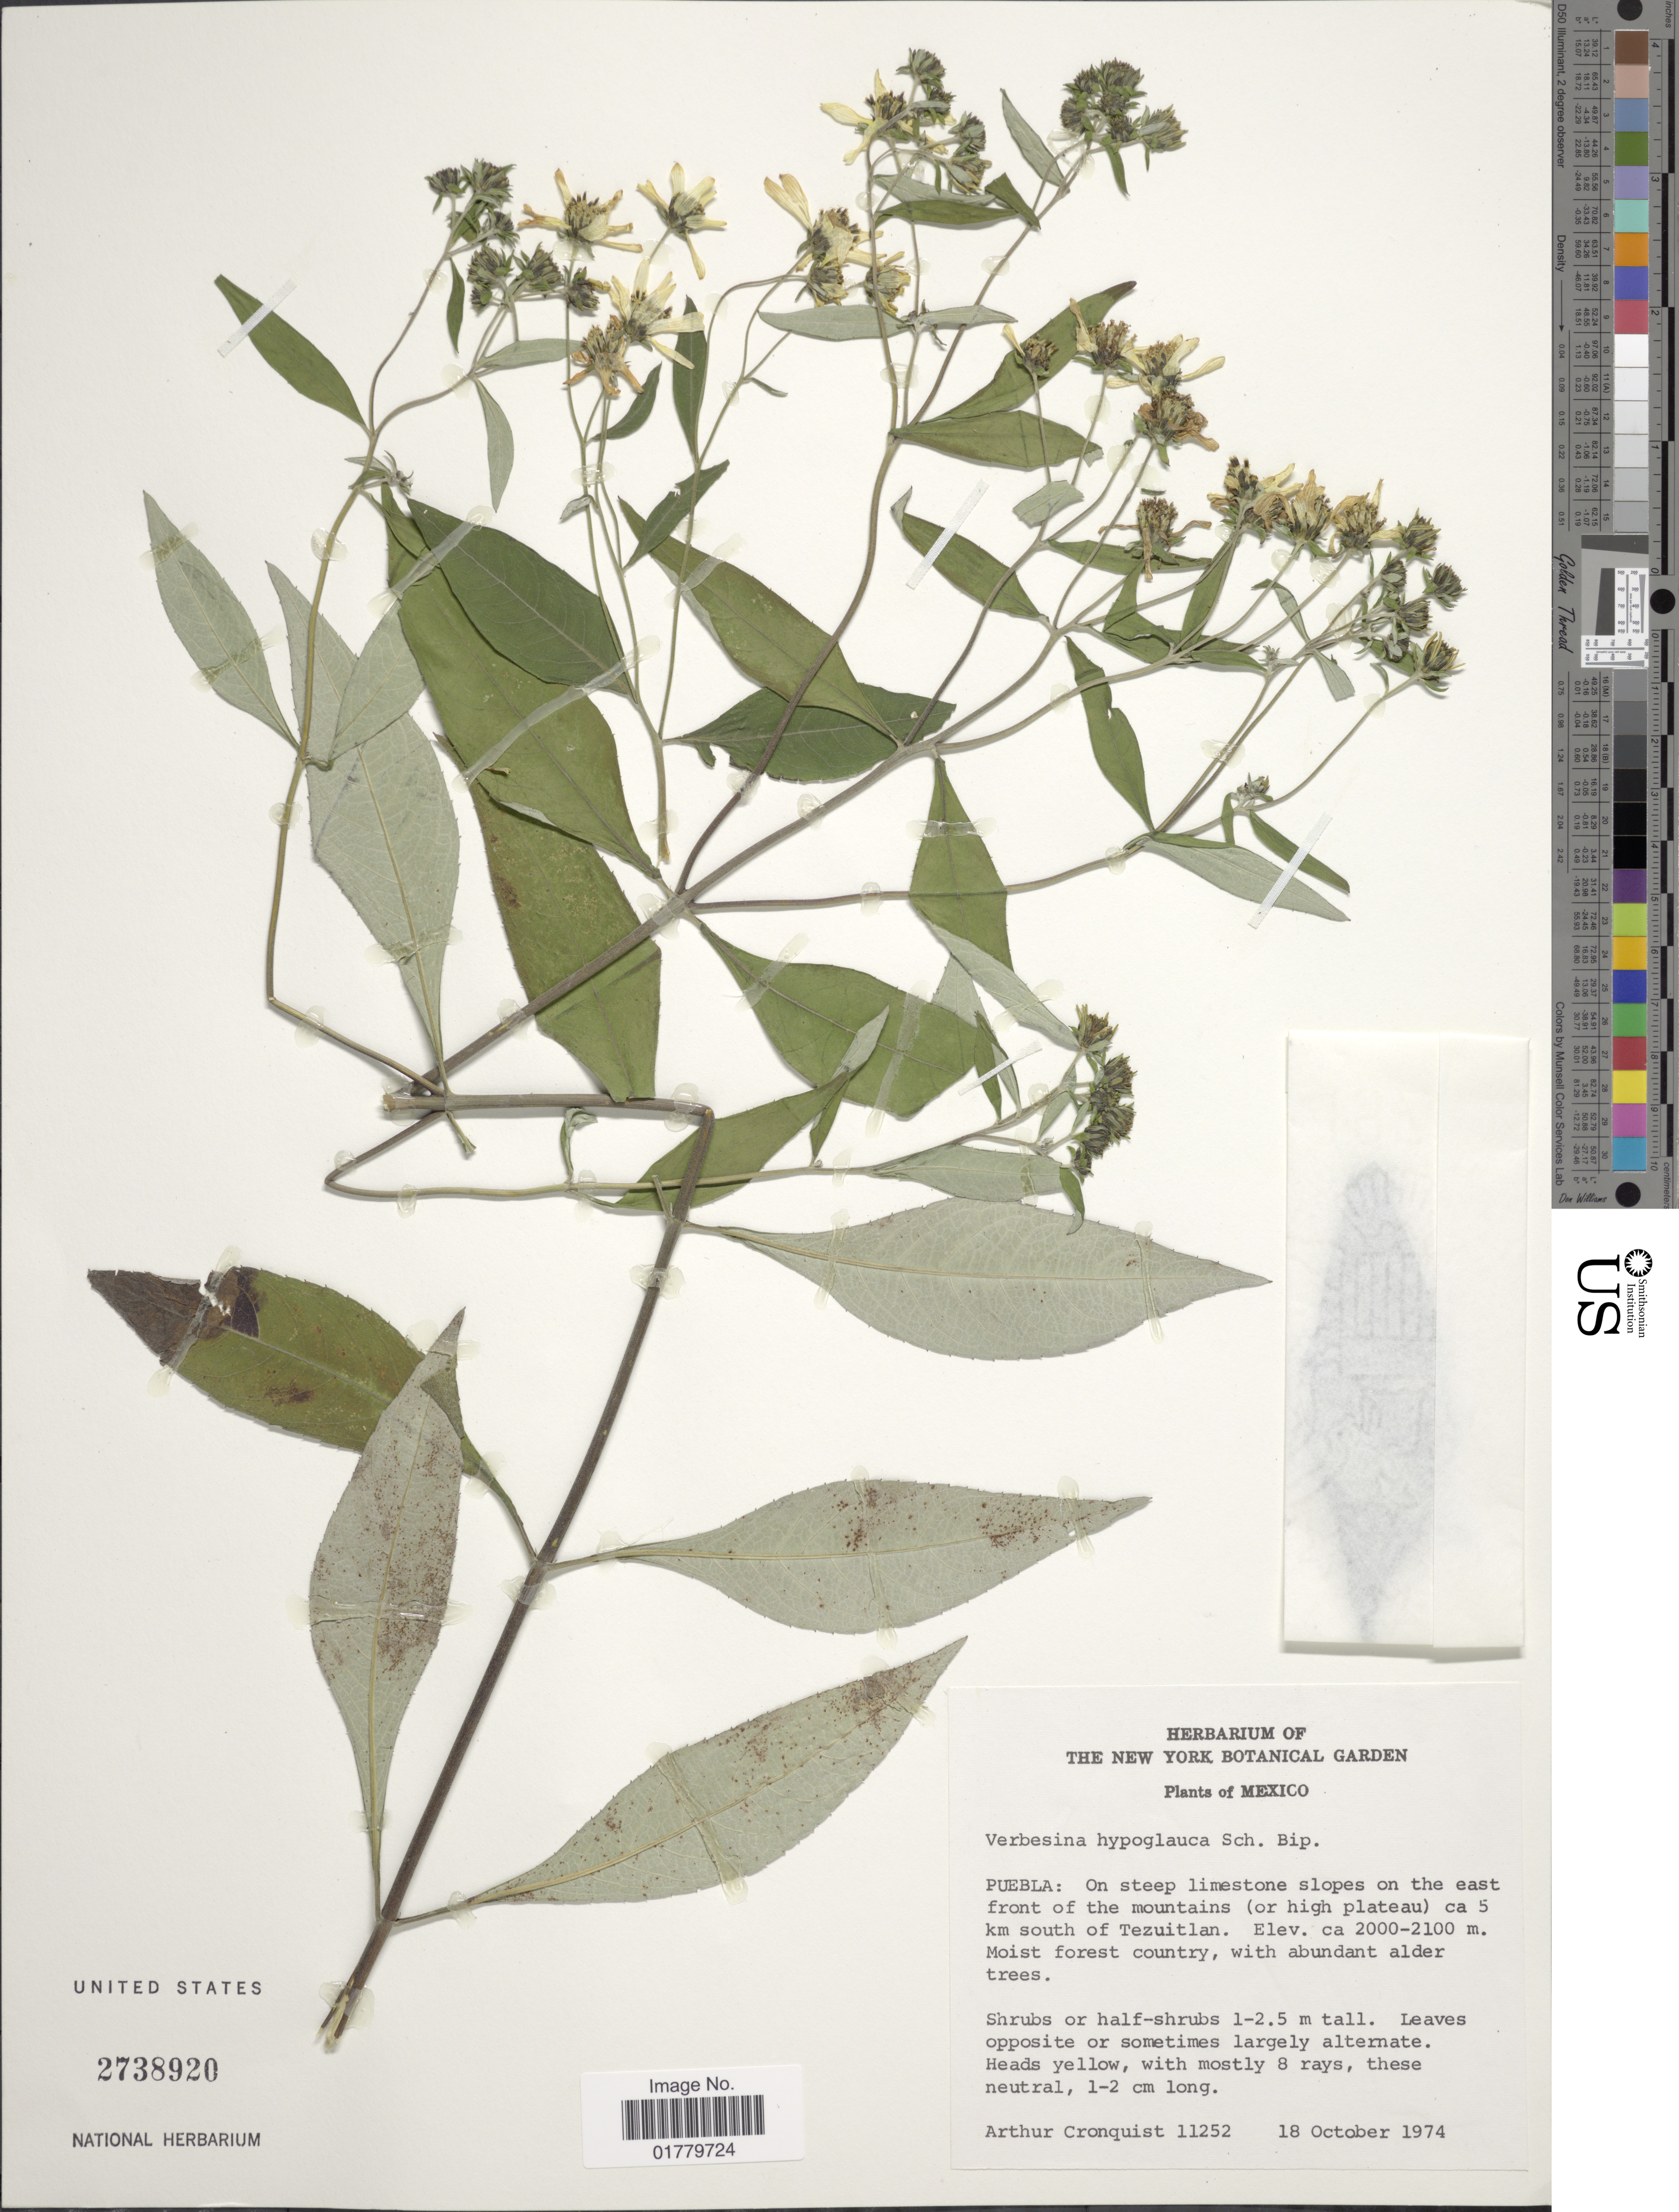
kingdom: Plantae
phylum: Tracheophyta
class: Magnoliopsida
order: Asterales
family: Asteraceae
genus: Verbesina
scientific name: Verbesina hypoglauca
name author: Sch. Bip. ex Klatt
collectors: A. J. Cronquist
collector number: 11252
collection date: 1974-10-18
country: Mexico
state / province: Puebla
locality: Puebla: On steep limestone slopes on the east front of the mountains (or high plateau) ca 5 km south of Tezuitlan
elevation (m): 2000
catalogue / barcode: US 2738920